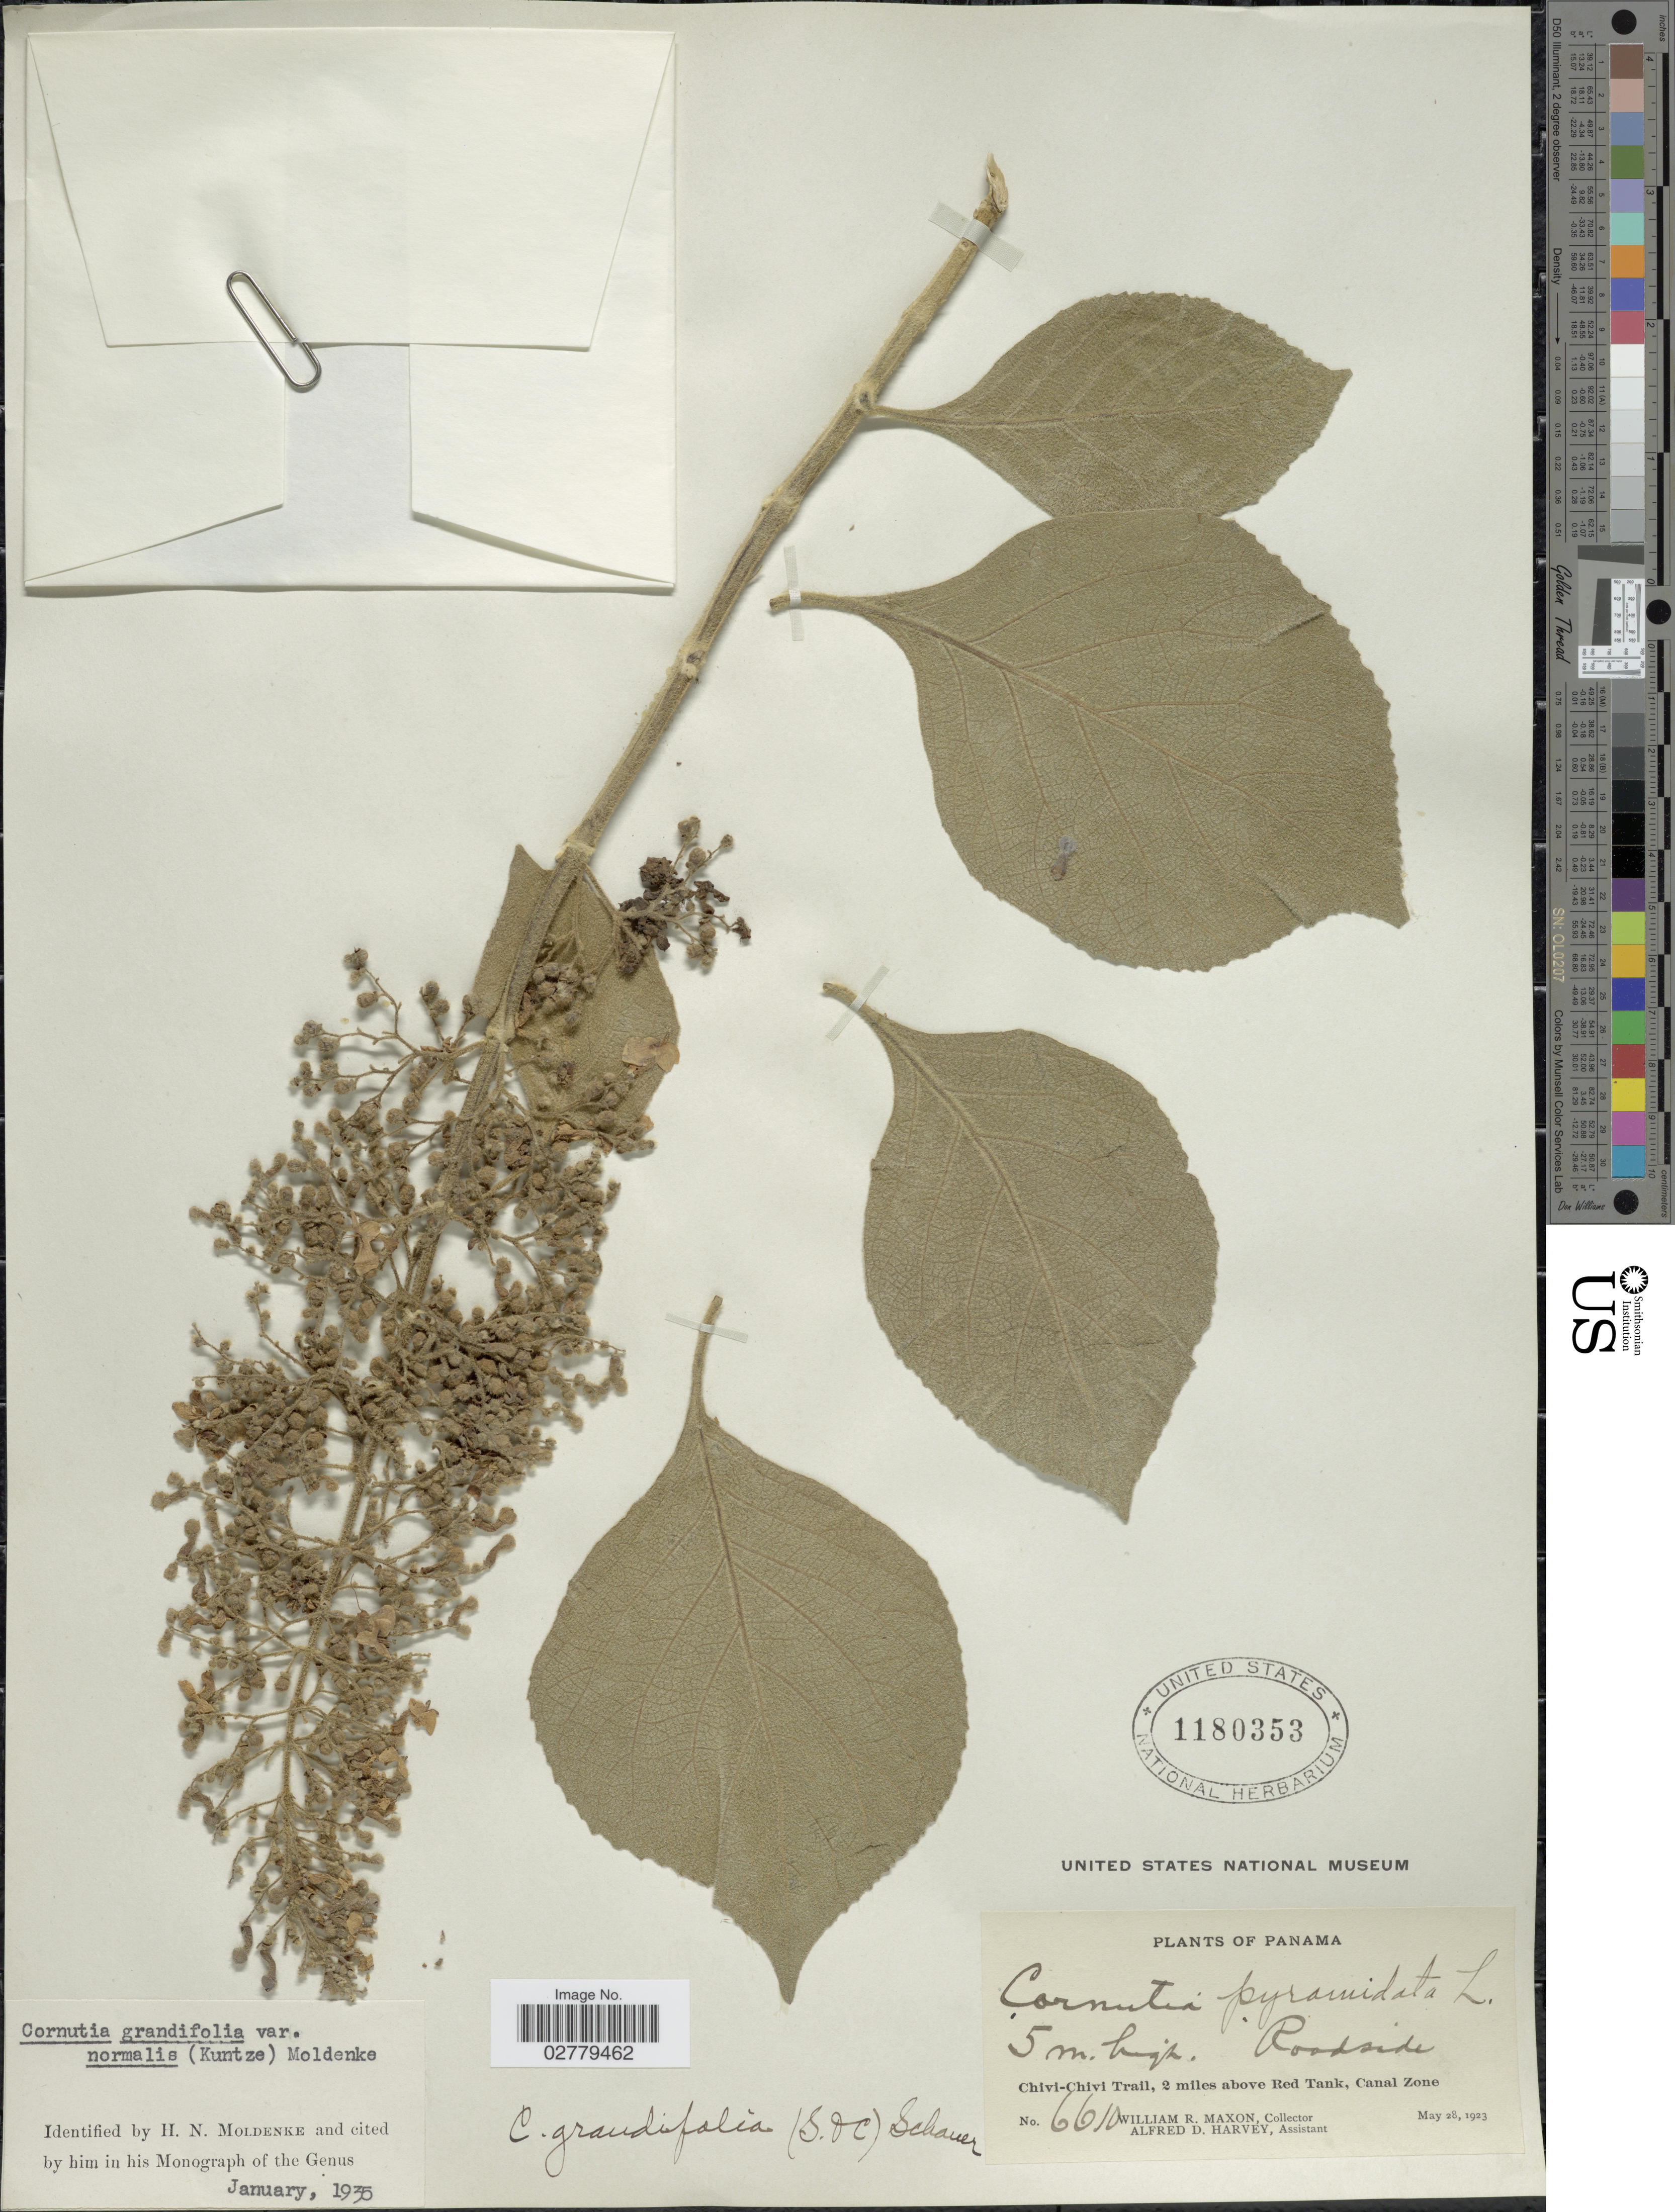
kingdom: Plantae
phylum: Tracheophyta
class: Magnoliopsida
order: Lamiales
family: Lamiaceae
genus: Cornutia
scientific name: Cornutia grandifolia var. normalis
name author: Moldenke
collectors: W. R. Maxon & A. D. Harvey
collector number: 6610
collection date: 1923-05-28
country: Panama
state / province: Colón / Panamá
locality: Chivi-Chivi Trail, 2 miles above Red Tank, Canal Zone.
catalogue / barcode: US 1180353